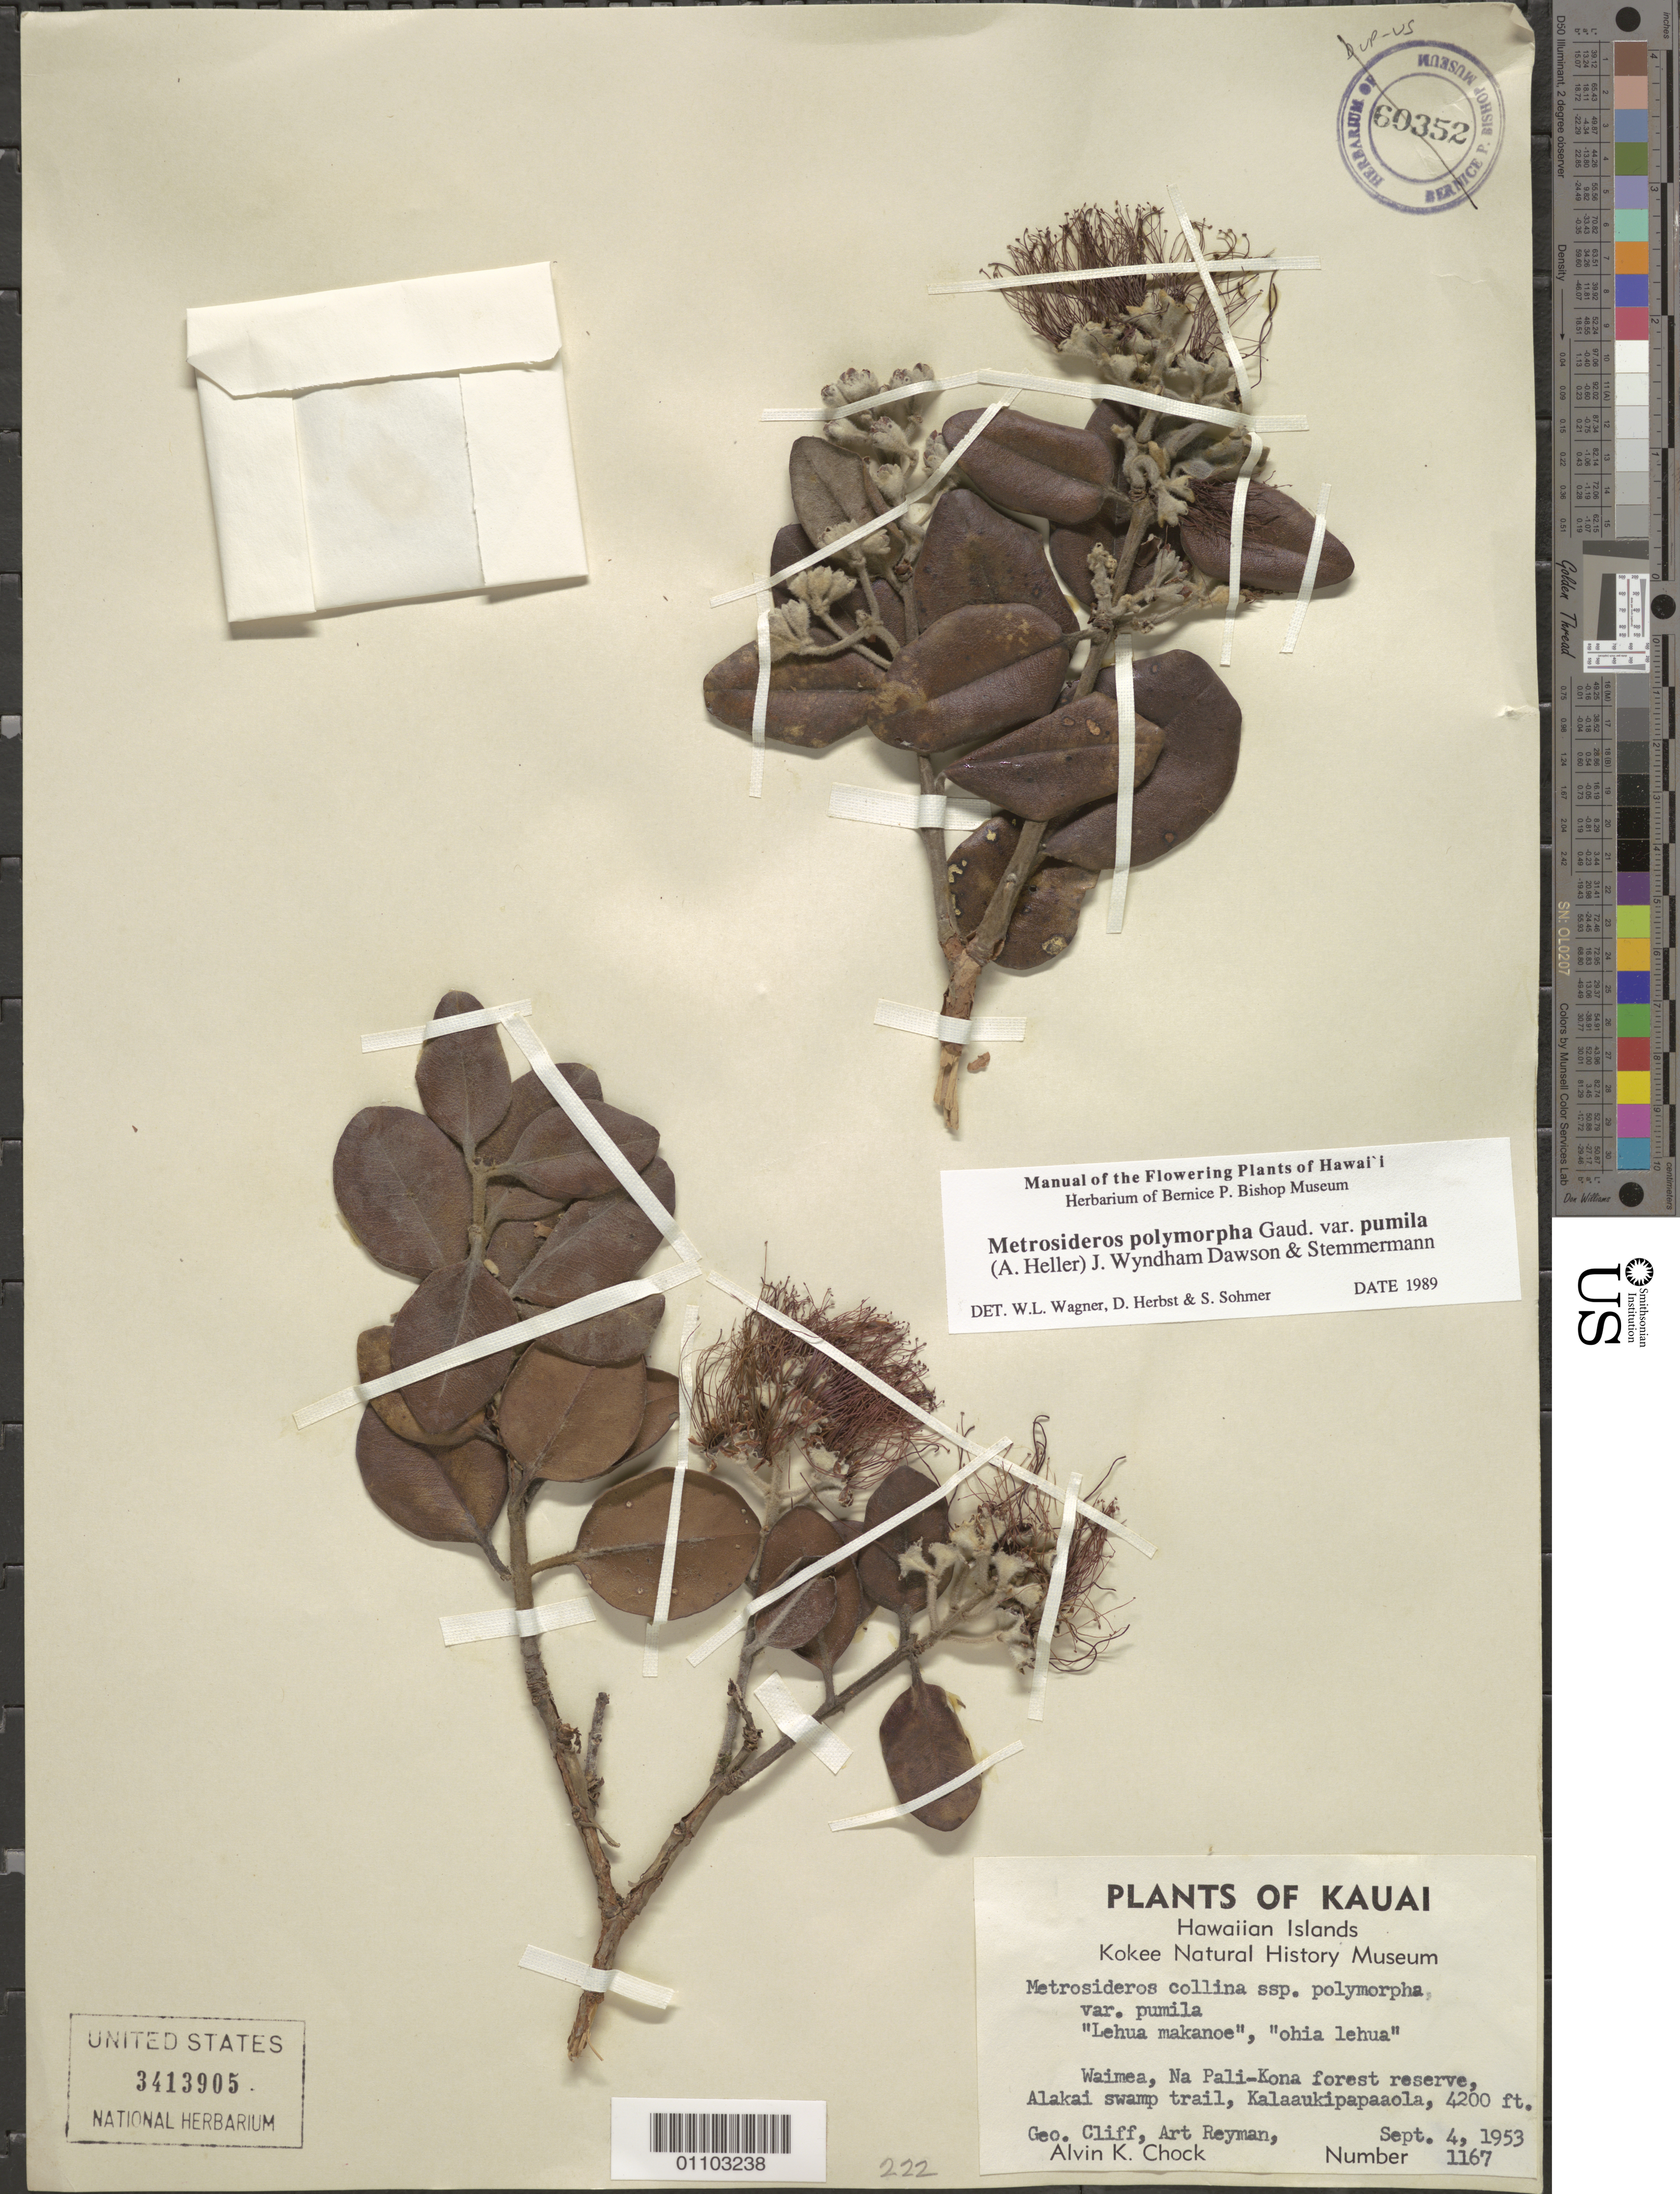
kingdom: Plantae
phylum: Tracheophyta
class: Magnoliopsida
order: Myrtales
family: Myrtaceae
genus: Metrosideros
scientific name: Metrosideros polymorpha var. pumila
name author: (A. Heller) J.W. Dawson & Stemmerm.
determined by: Herbst, D. R.; Sohmer, S. H.; Wagner, W. L.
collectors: G. Cliff, A. Reyman & A. Chock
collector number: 1167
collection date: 1953-09-04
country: United States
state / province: Hawaii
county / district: Hawaii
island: Kaua'i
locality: Waimea, Na Pali-Kona forest reserve, Alakai swamp trail, Kalaaukipapaaola.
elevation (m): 1280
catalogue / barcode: US 3413905